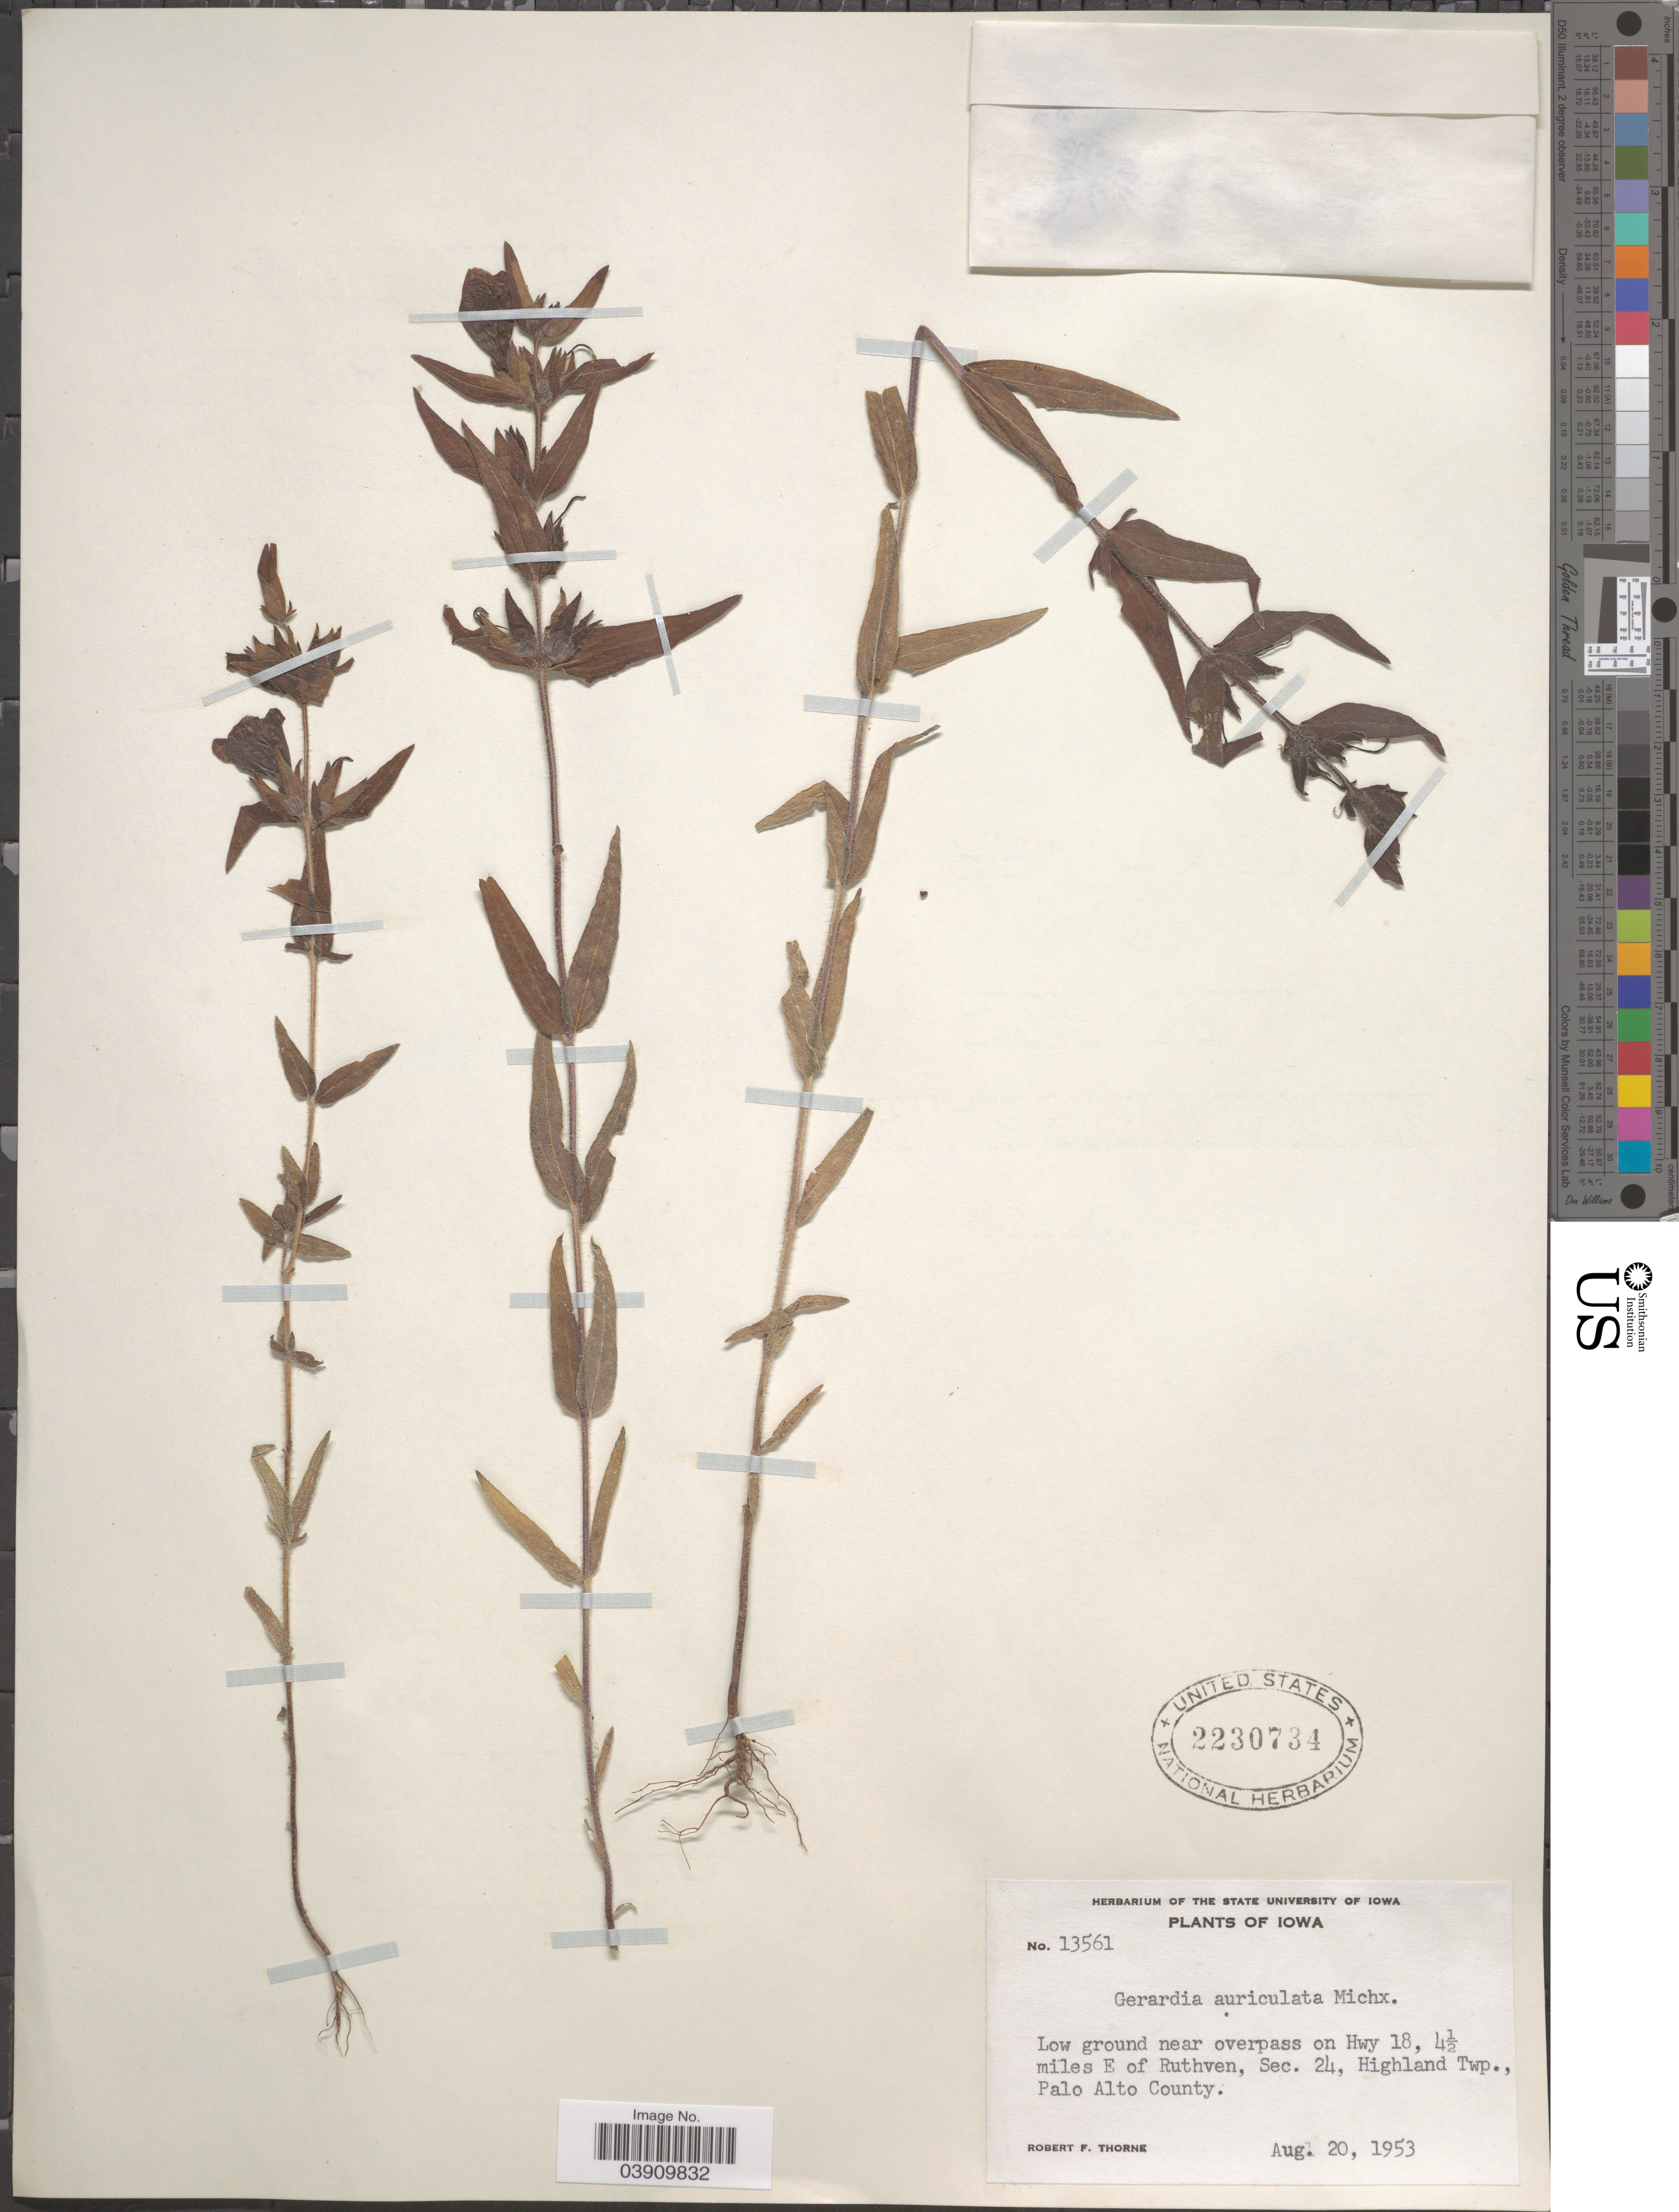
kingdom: Plantae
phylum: Tracheophyta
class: Magnoliopsida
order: Lamiales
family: Orobanchaceae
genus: Tomanthera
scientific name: Tomanthera auriculata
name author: (Michx.) Raf.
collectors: R. F. Thorne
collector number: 13561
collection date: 1953-08-20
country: United States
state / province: Iowa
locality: Low ground near overpass on Hwy 18, 4½ miles E of Ruthven, Sec. 24, Highland Twp., Palo Alto County.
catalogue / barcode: US 2230734